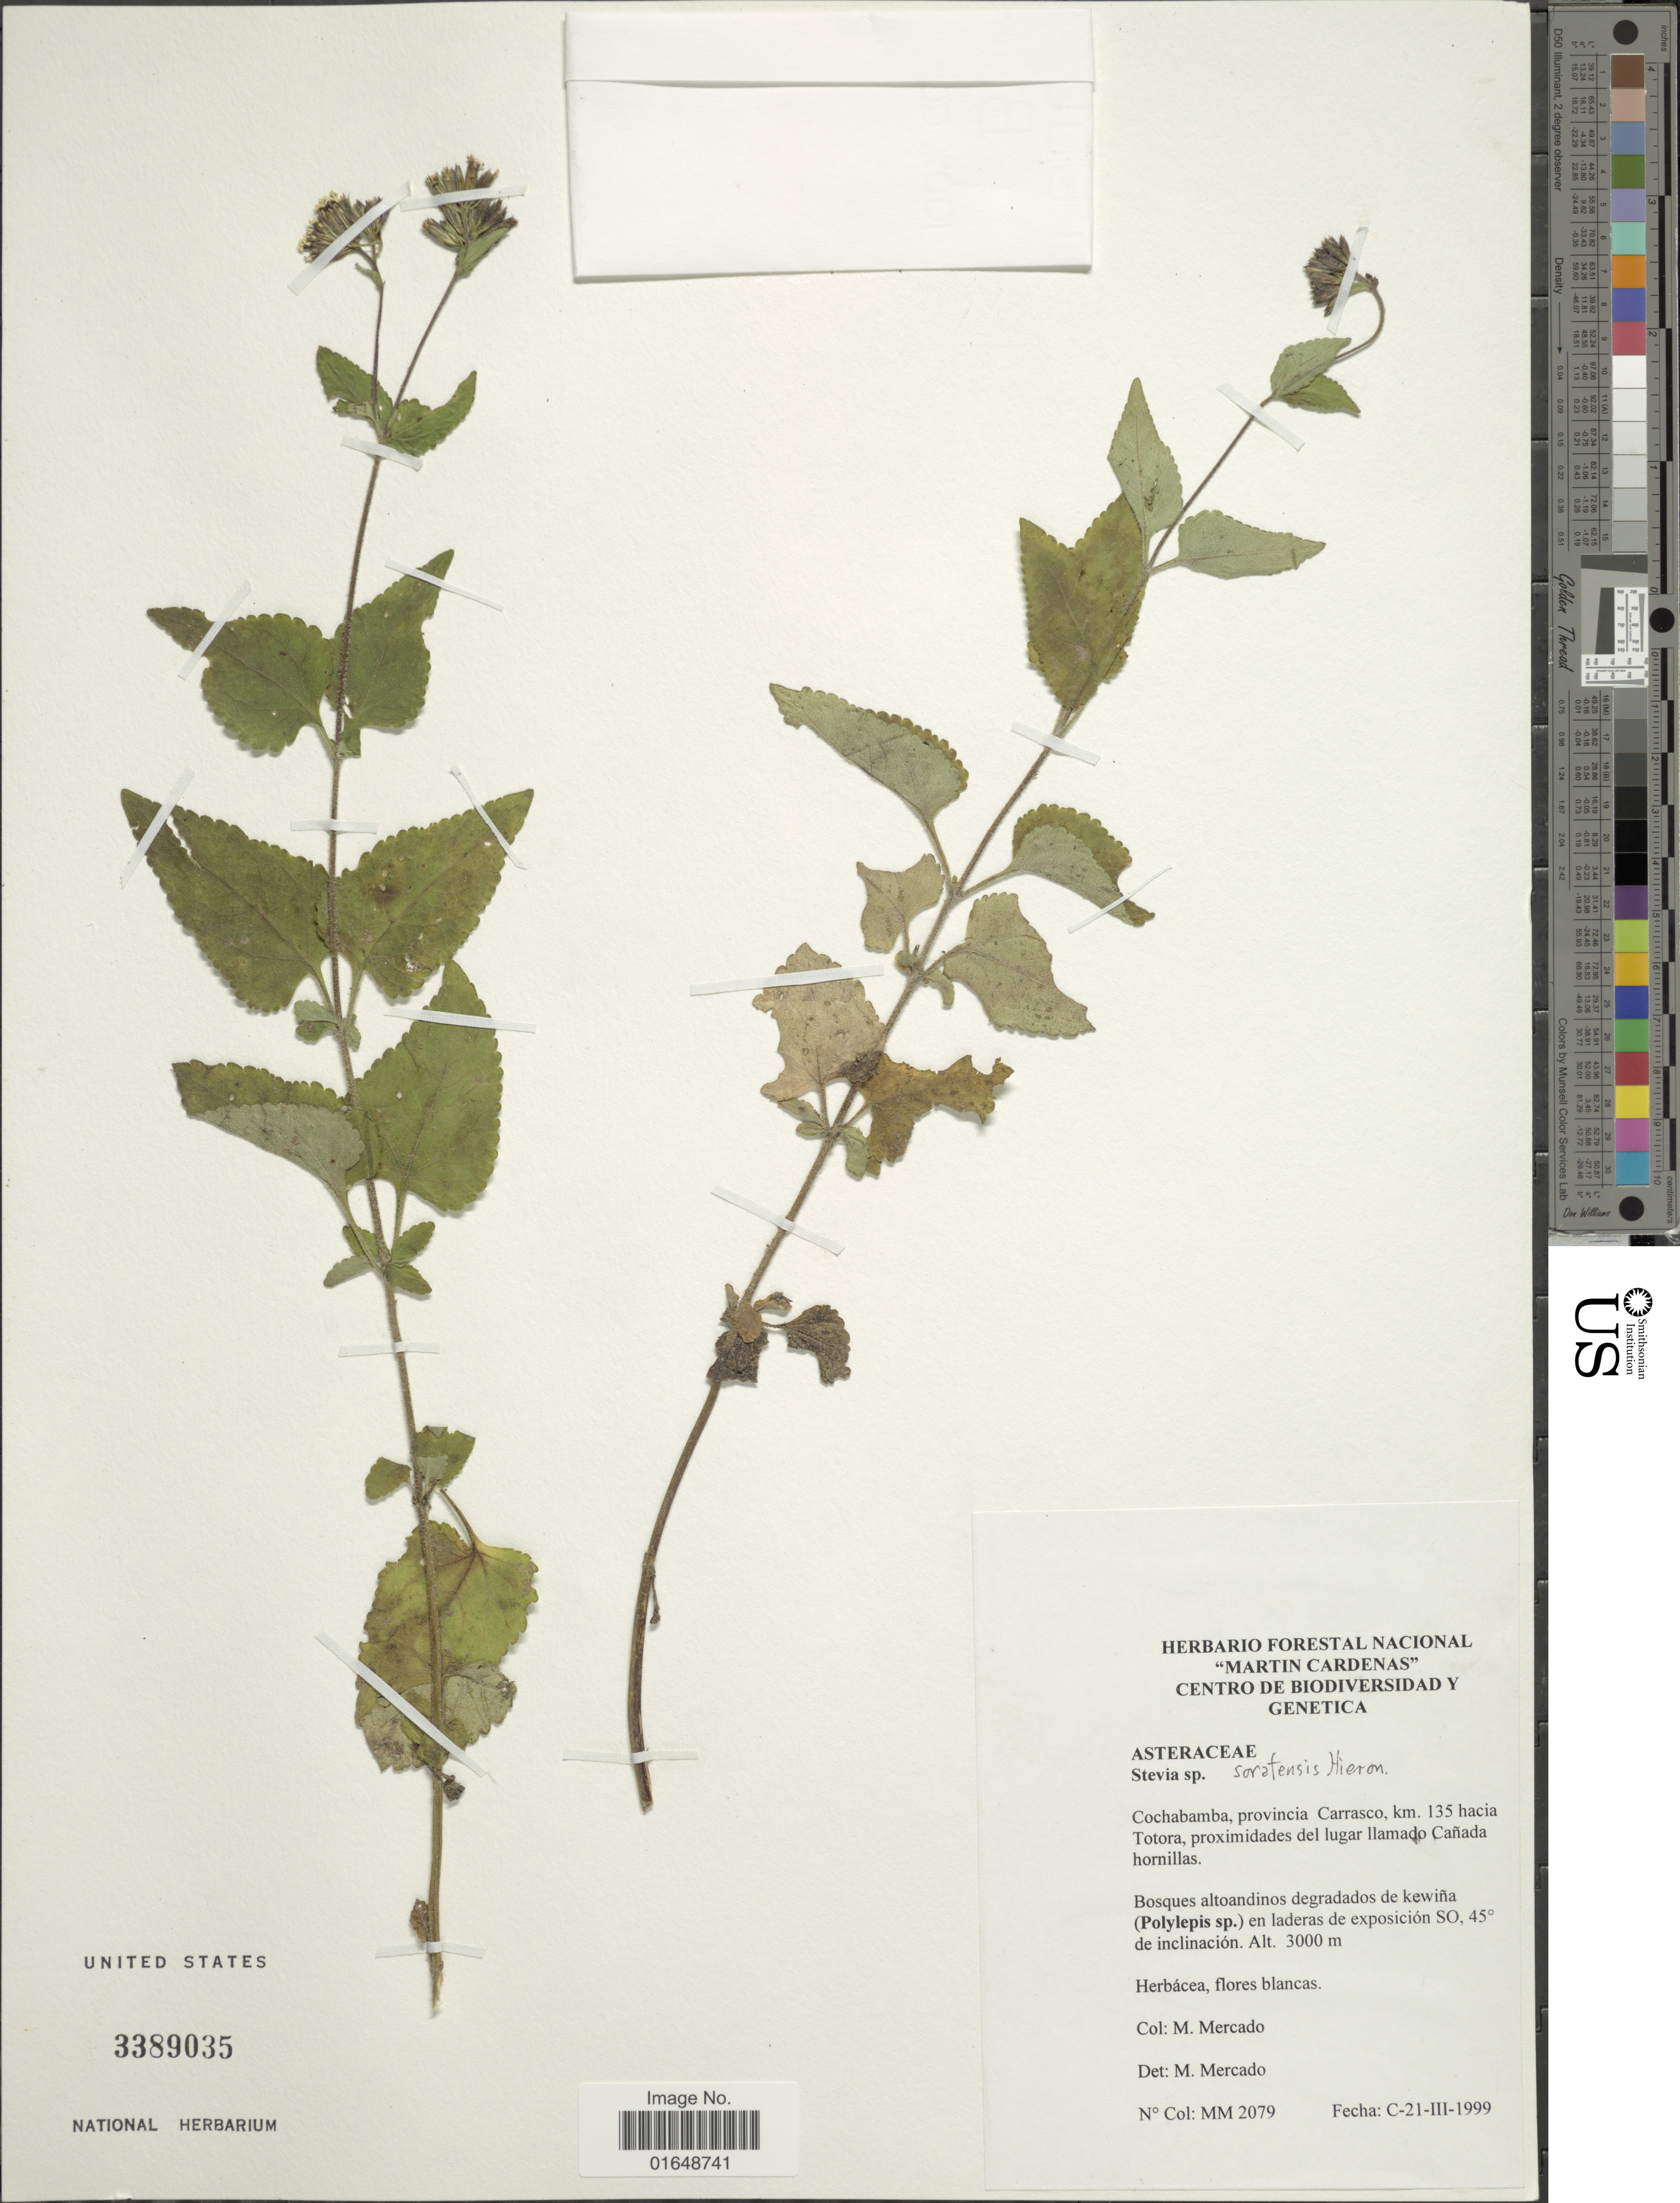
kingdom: Plantae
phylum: Tracheophyta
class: Magnoliopsida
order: Asterales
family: Asteraceae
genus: Stevia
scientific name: Stevia soratensis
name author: Hieron.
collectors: M. Mercado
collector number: MM 2079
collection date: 1999-03-21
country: Bolivia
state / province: Cochabamba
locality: Cochabamba, provincia Carrasco, km. 135 hacia Totora, proximidades del lugar llamado Cañado hornillas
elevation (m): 3000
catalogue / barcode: US 3389035